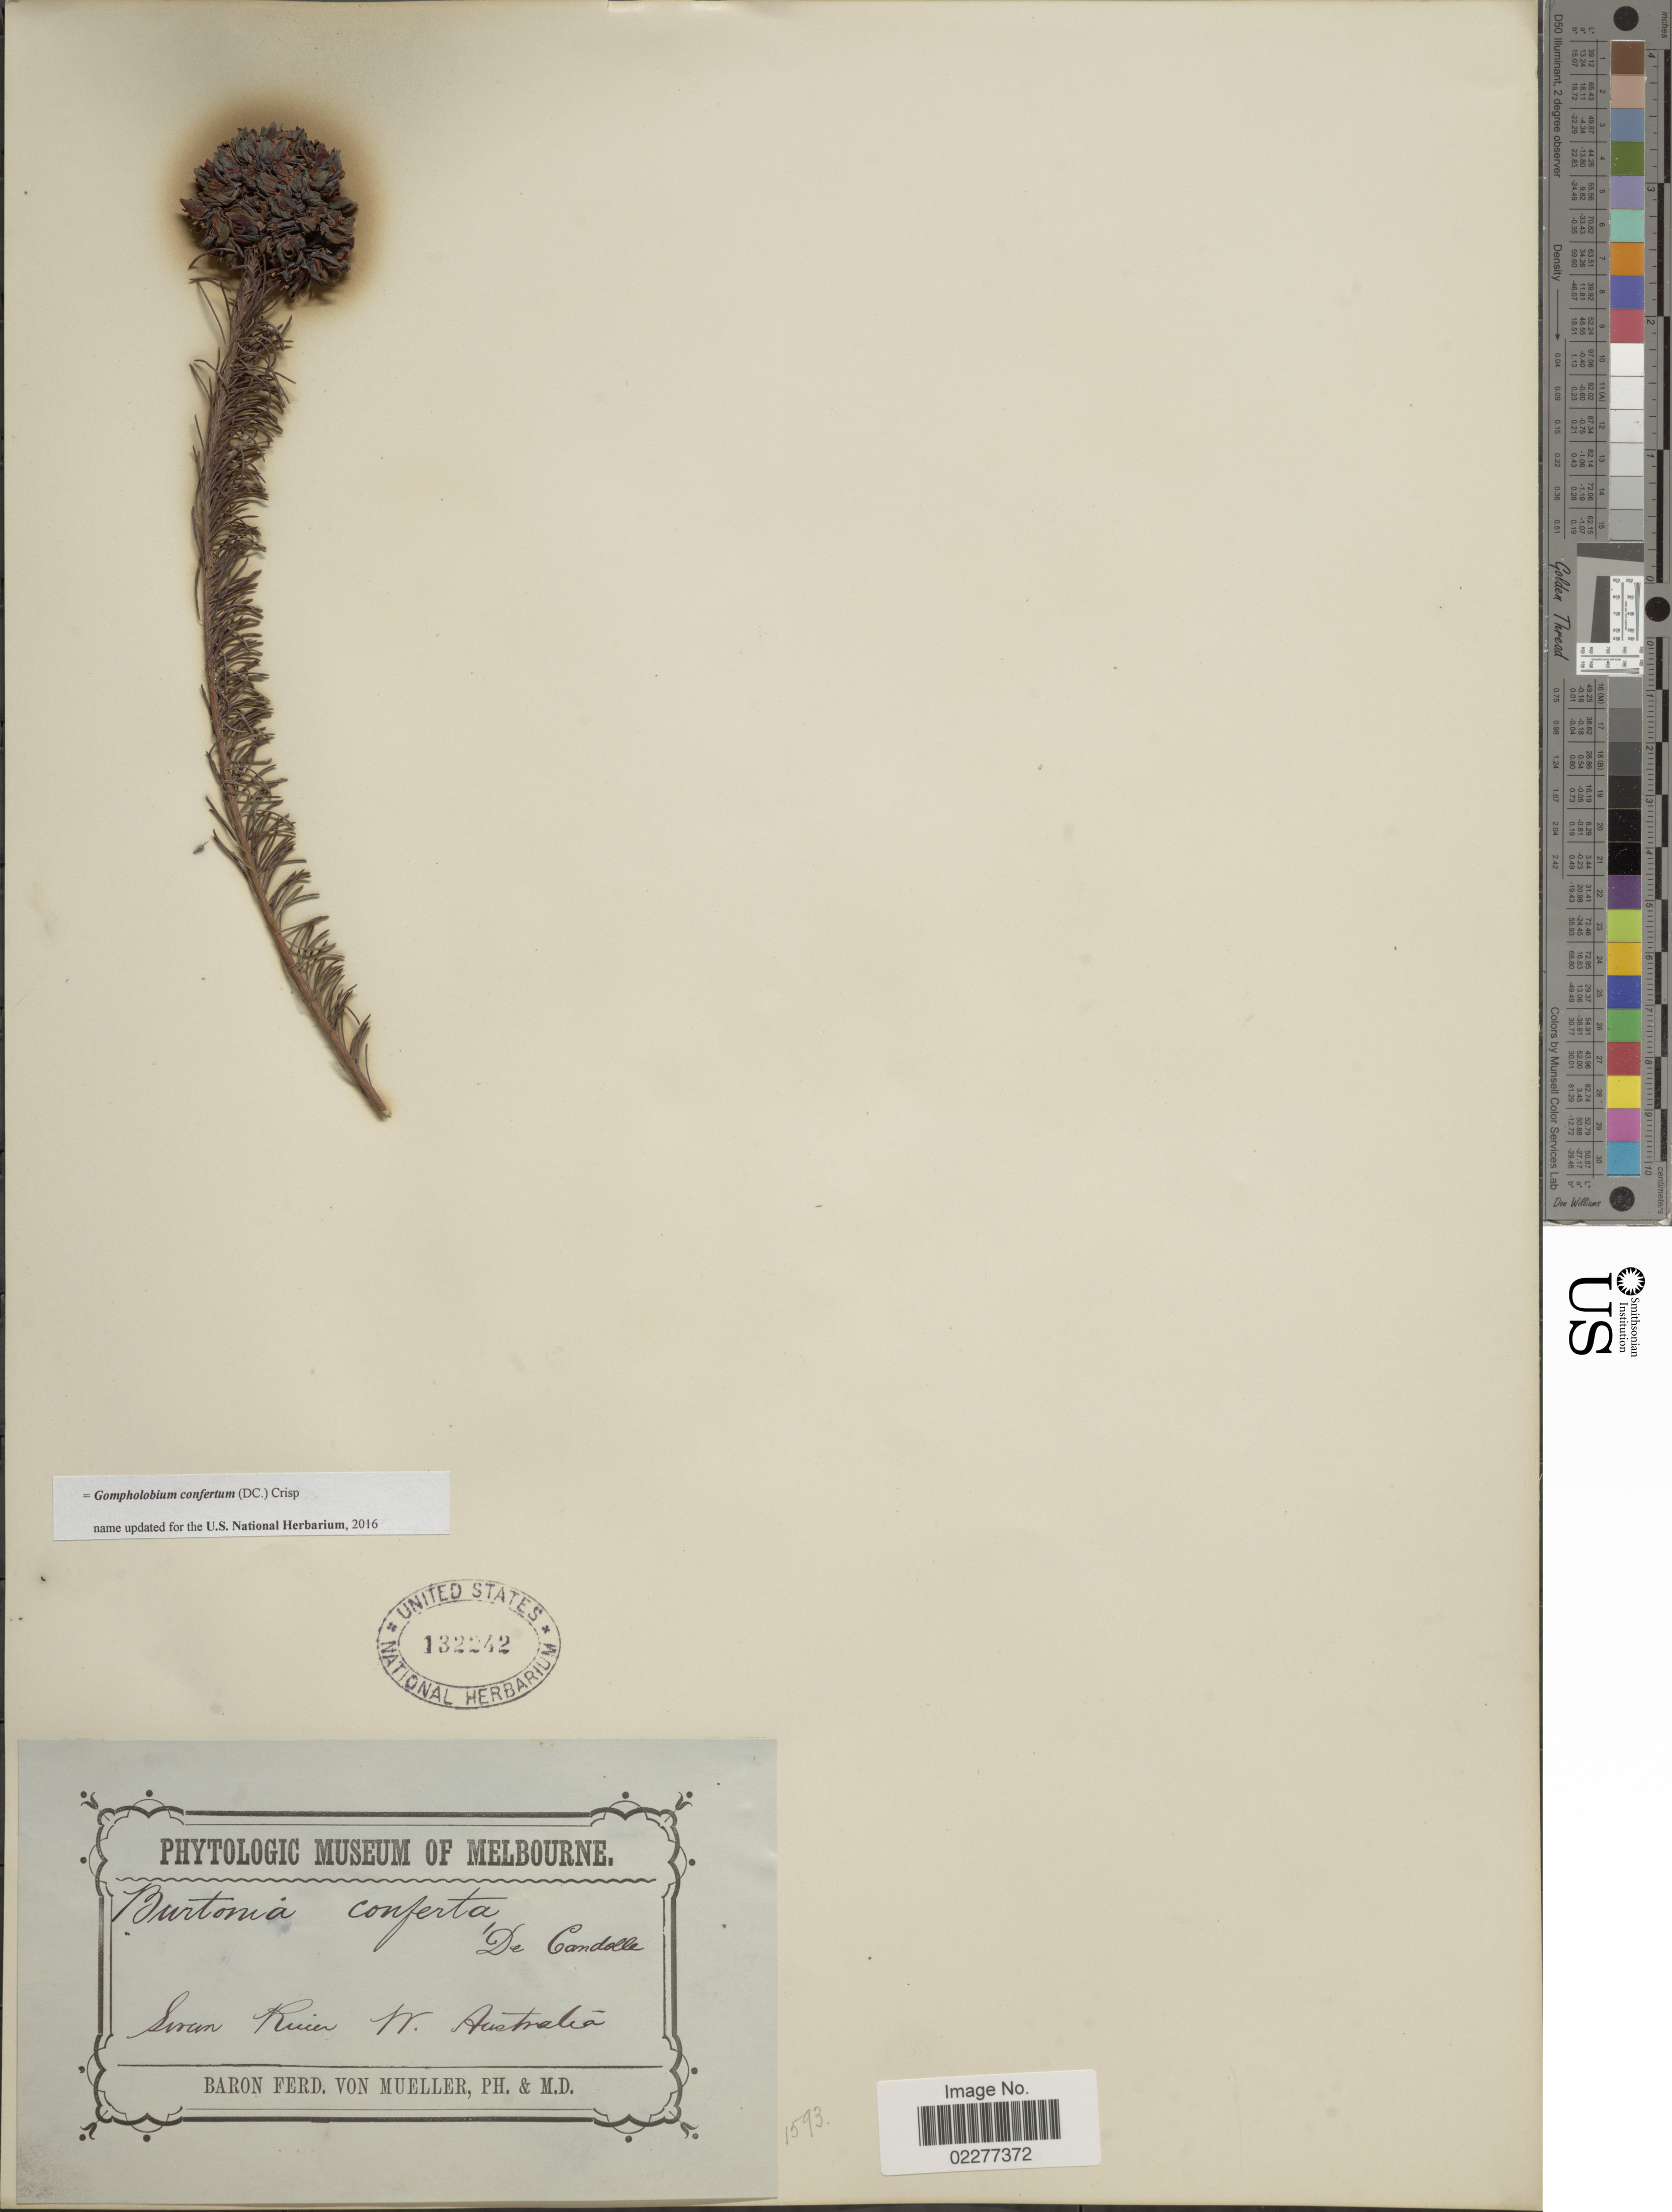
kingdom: Plantae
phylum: Tracheophyta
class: Magnoliopsida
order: Fabales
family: Fabaceae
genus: Gompholobium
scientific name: Gompholobium confertum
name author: (DC.) Crisp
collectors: F. von Mueller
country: Australia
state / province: Western Australia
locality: Swan River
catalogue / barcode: US 132242